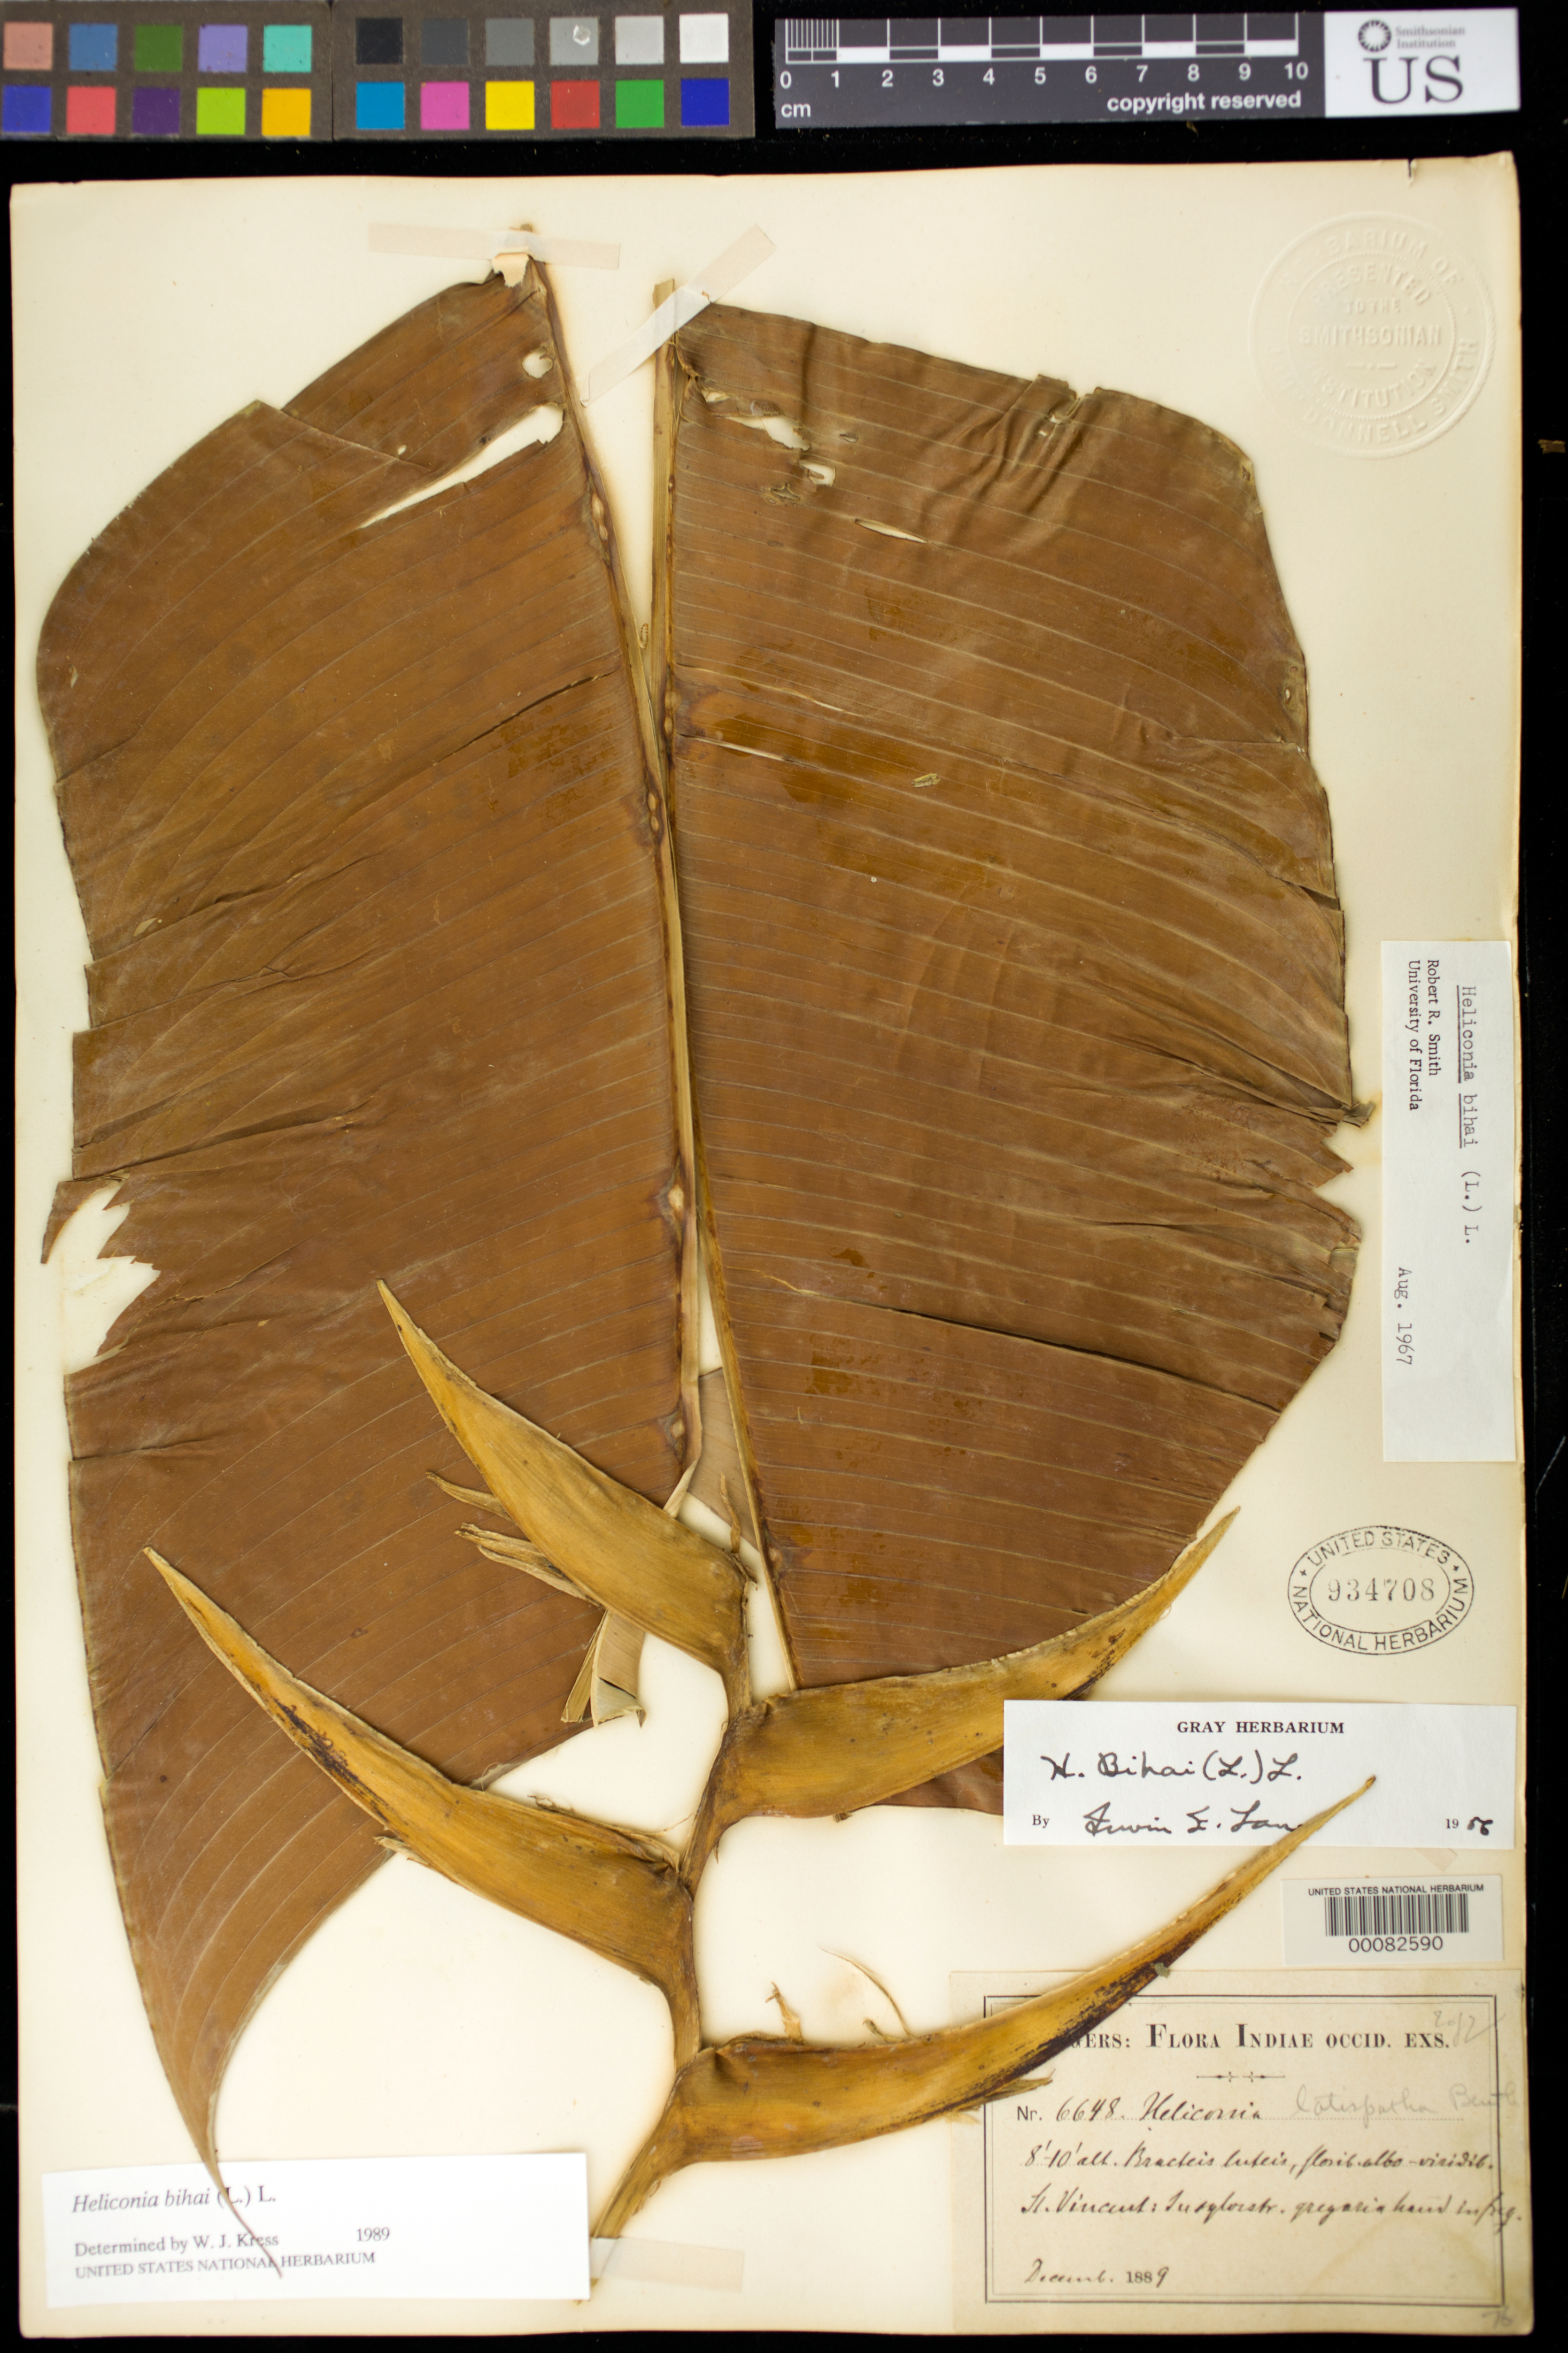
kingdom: Plantae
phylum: Tracheophyta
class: Liliopsida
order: Zingiberales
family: Heliconiaceae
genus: Heliconia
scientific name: Heliconia bihai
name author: (L.) L.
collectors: H. F. A. von Eggers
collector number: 6648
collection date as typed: Dec 1889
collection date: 1889-12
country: St. Vincent - Grenadines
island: St. Vincent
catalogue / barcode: US 934708